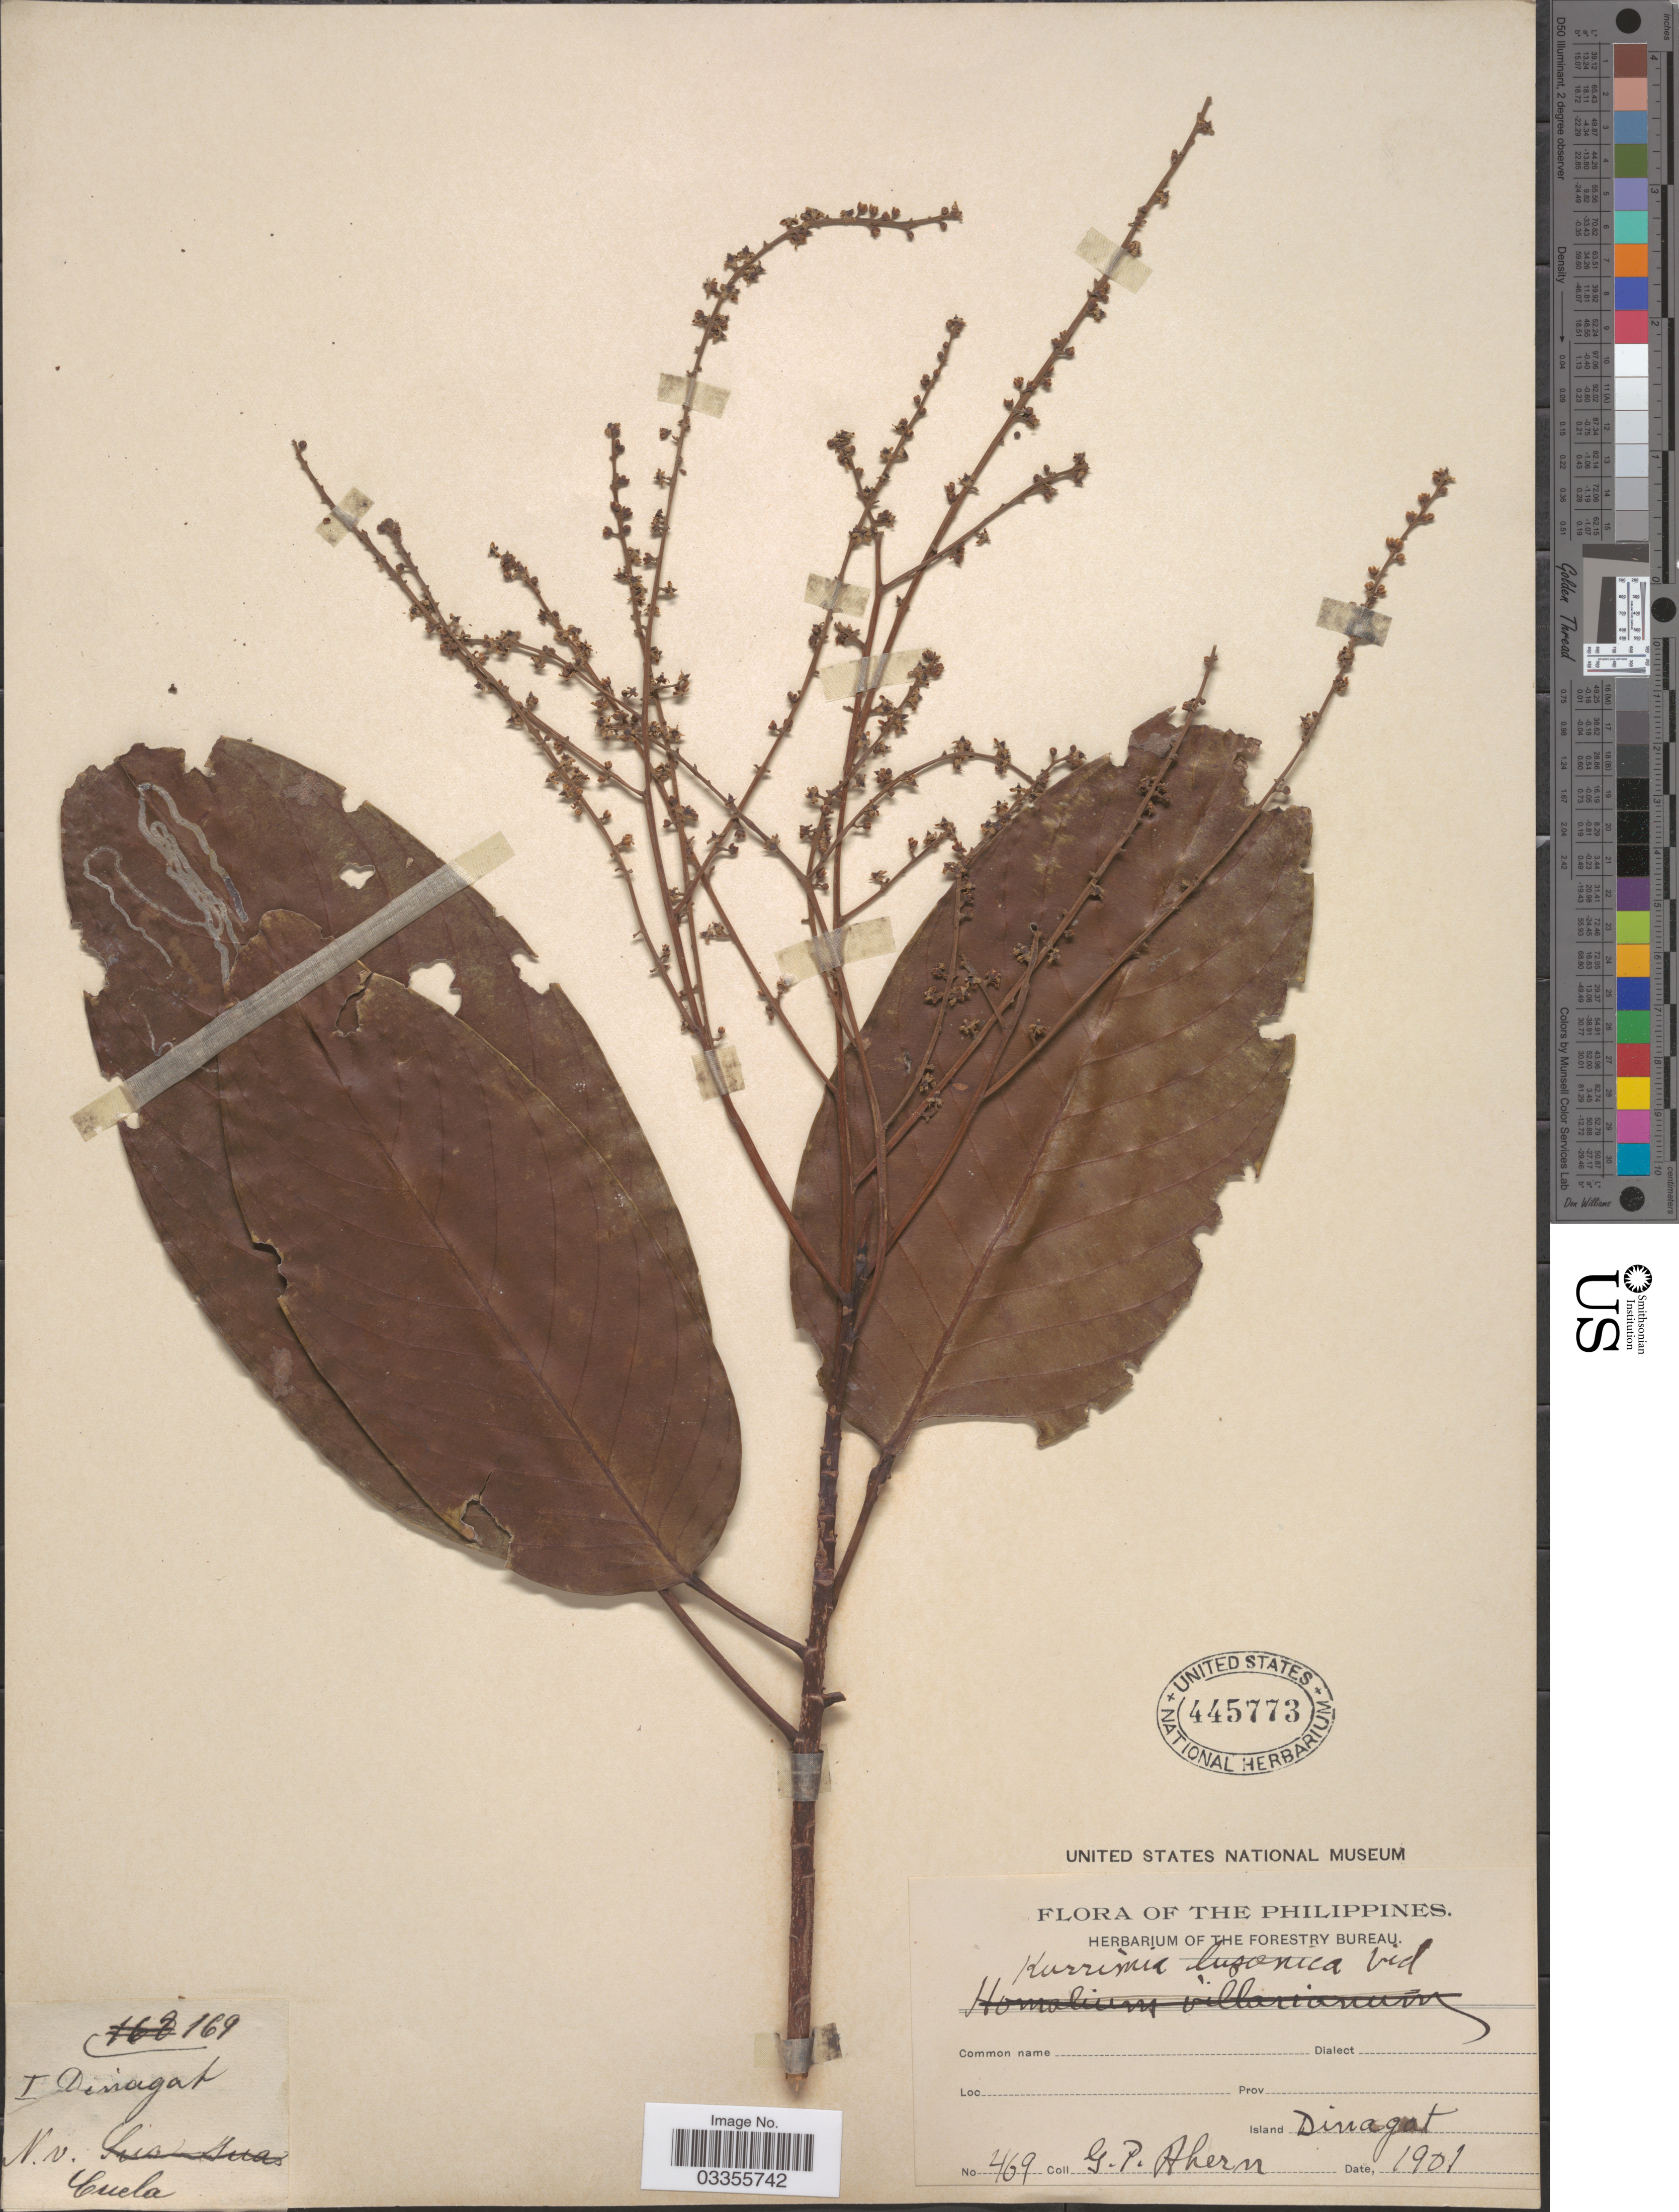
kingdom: Plantae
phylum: Tracheophyta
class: Magnoliopsida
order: Malpighiales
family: Centroplacaceae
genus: Bhesa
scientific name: Bhesa paniculata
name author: (Wall.) Arn.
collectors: G. Ahern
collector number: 469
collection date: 1901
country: Philippines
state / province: Caraga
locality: Island Dinagat. N. v. Cuela. [unsure placement]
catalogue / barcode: US 445773